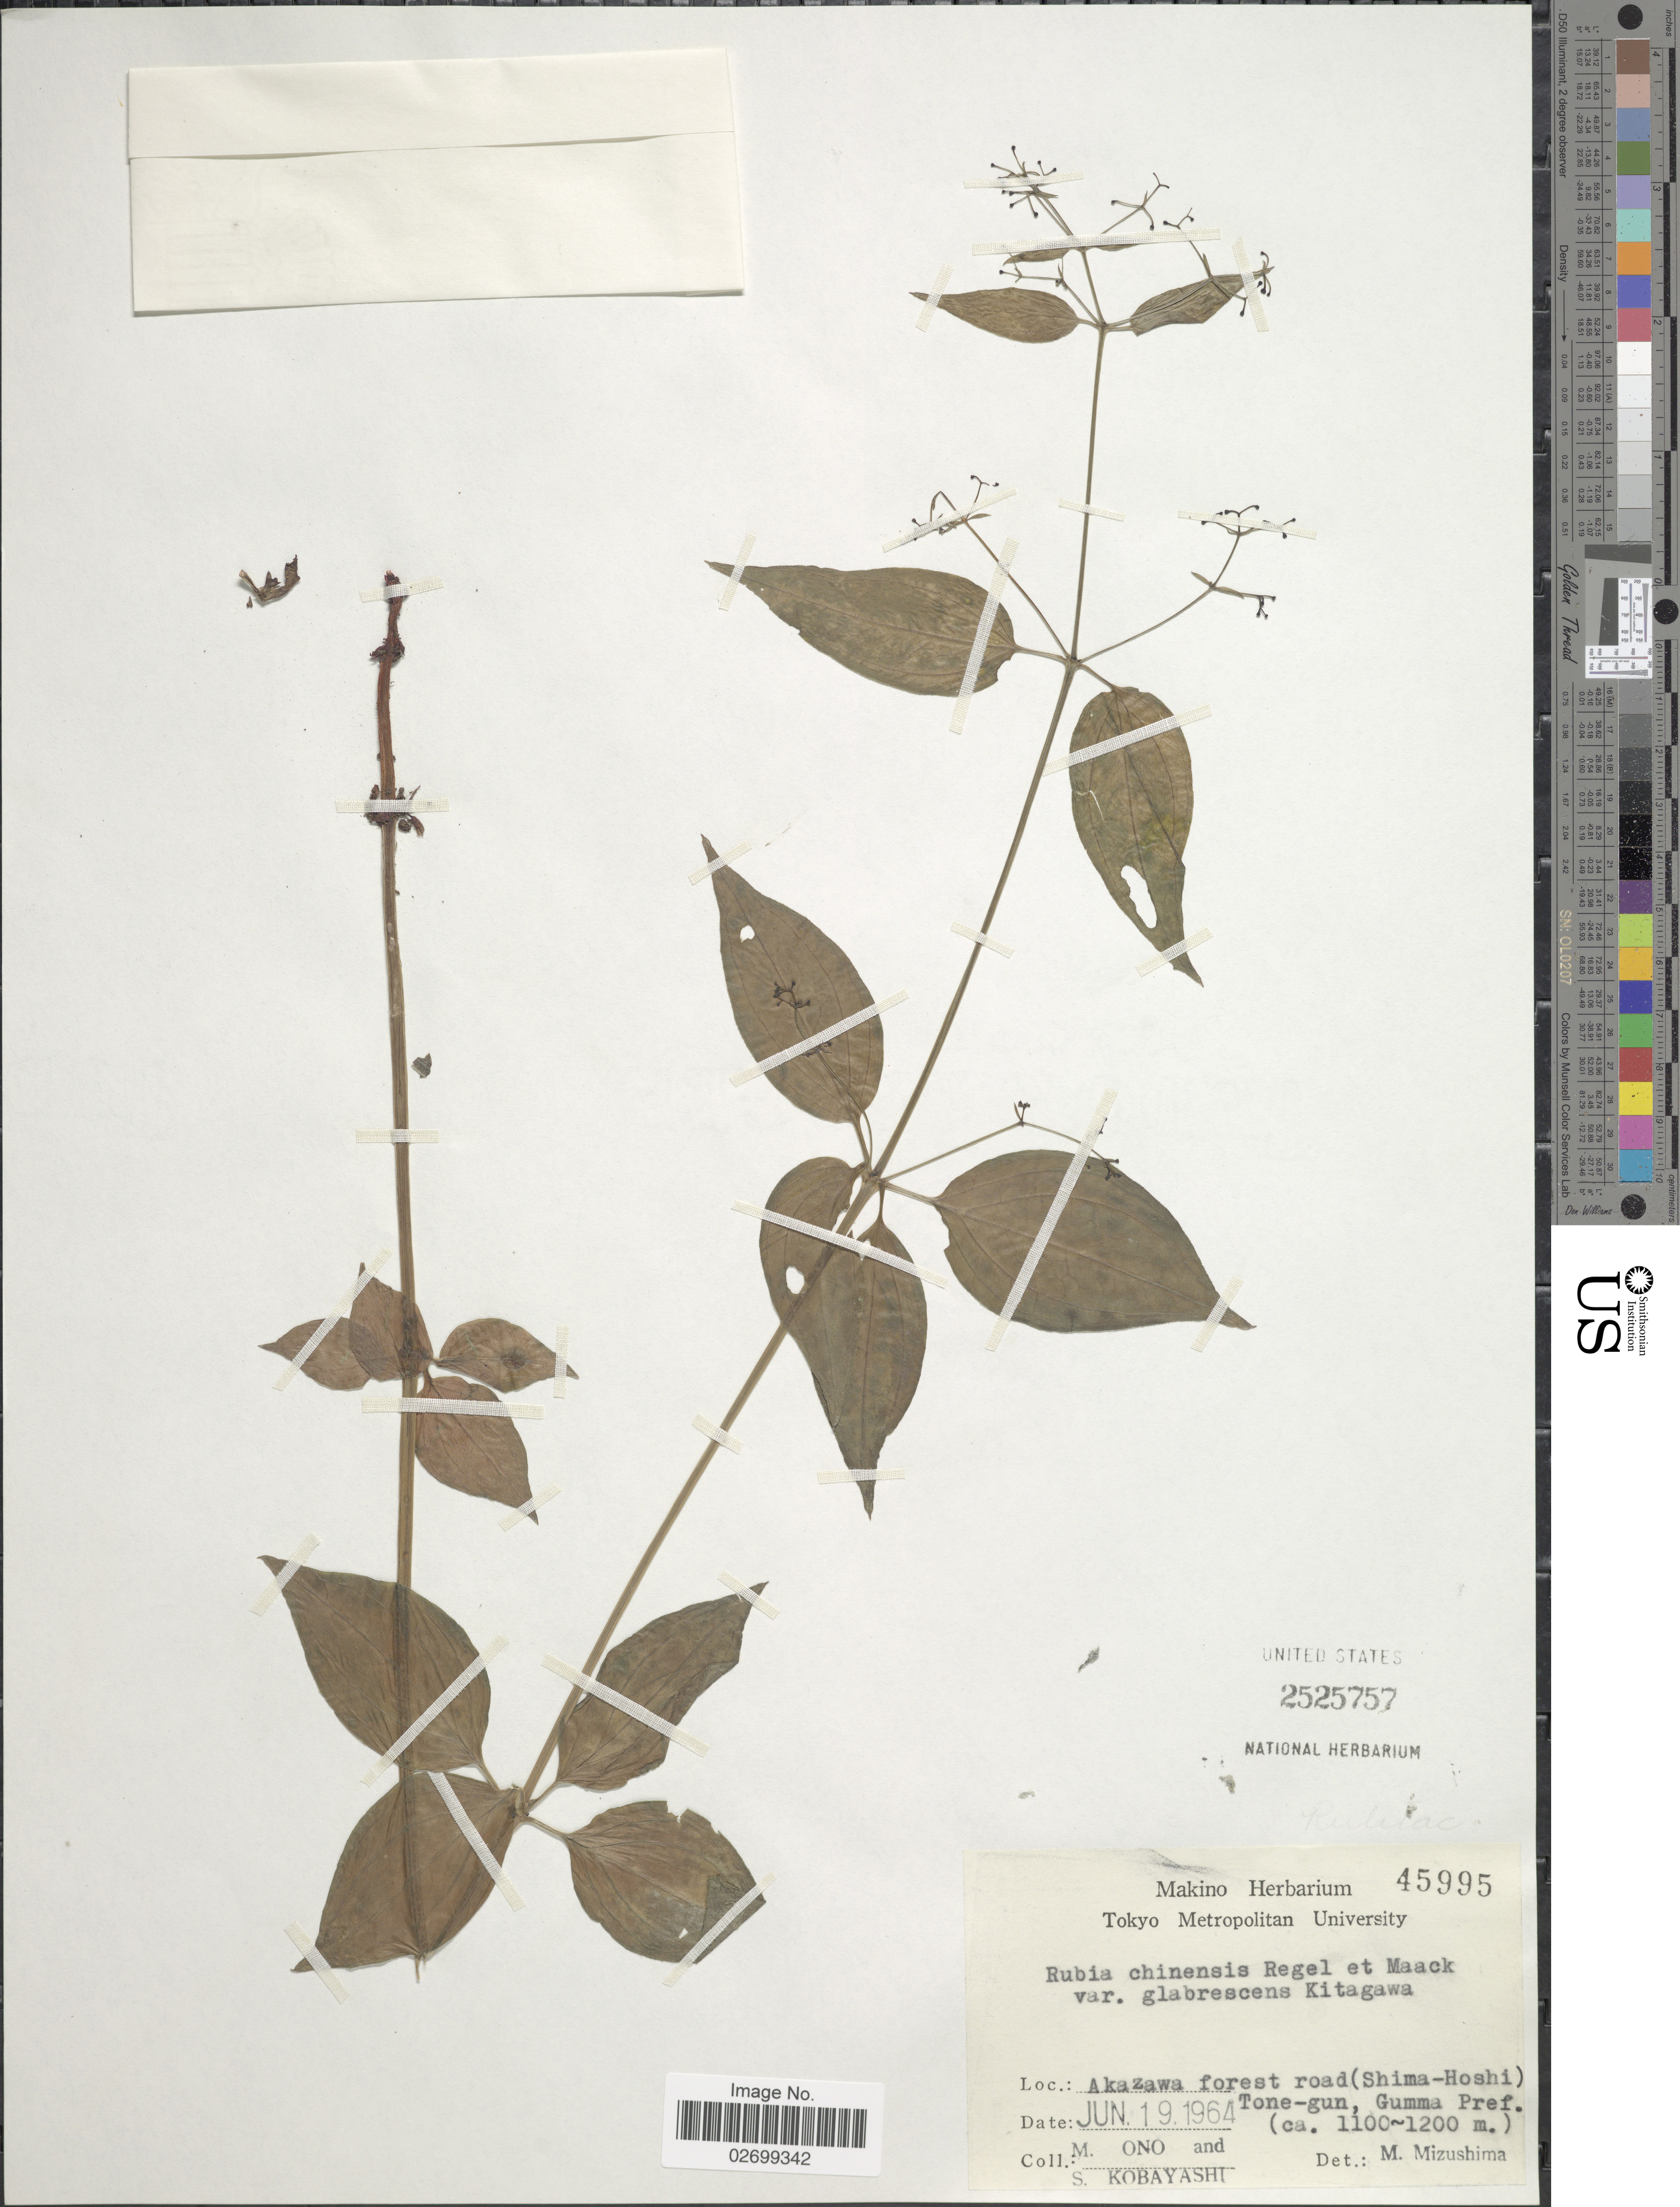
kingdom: Plantae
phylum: Tracheophyta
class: Magnoliopsida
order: Gentianales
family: Rubiaceae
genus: Rubia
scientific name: Rubia chinensis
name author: Regel & Maack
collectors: M. Ono & S. Kobayashi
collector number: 45995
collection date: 1964-06-19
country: Japan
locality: Akazawa forest road (Shima-Hoshi) Tone-gun, Gumma Pref.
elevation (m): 1100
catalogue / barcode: US 2525757